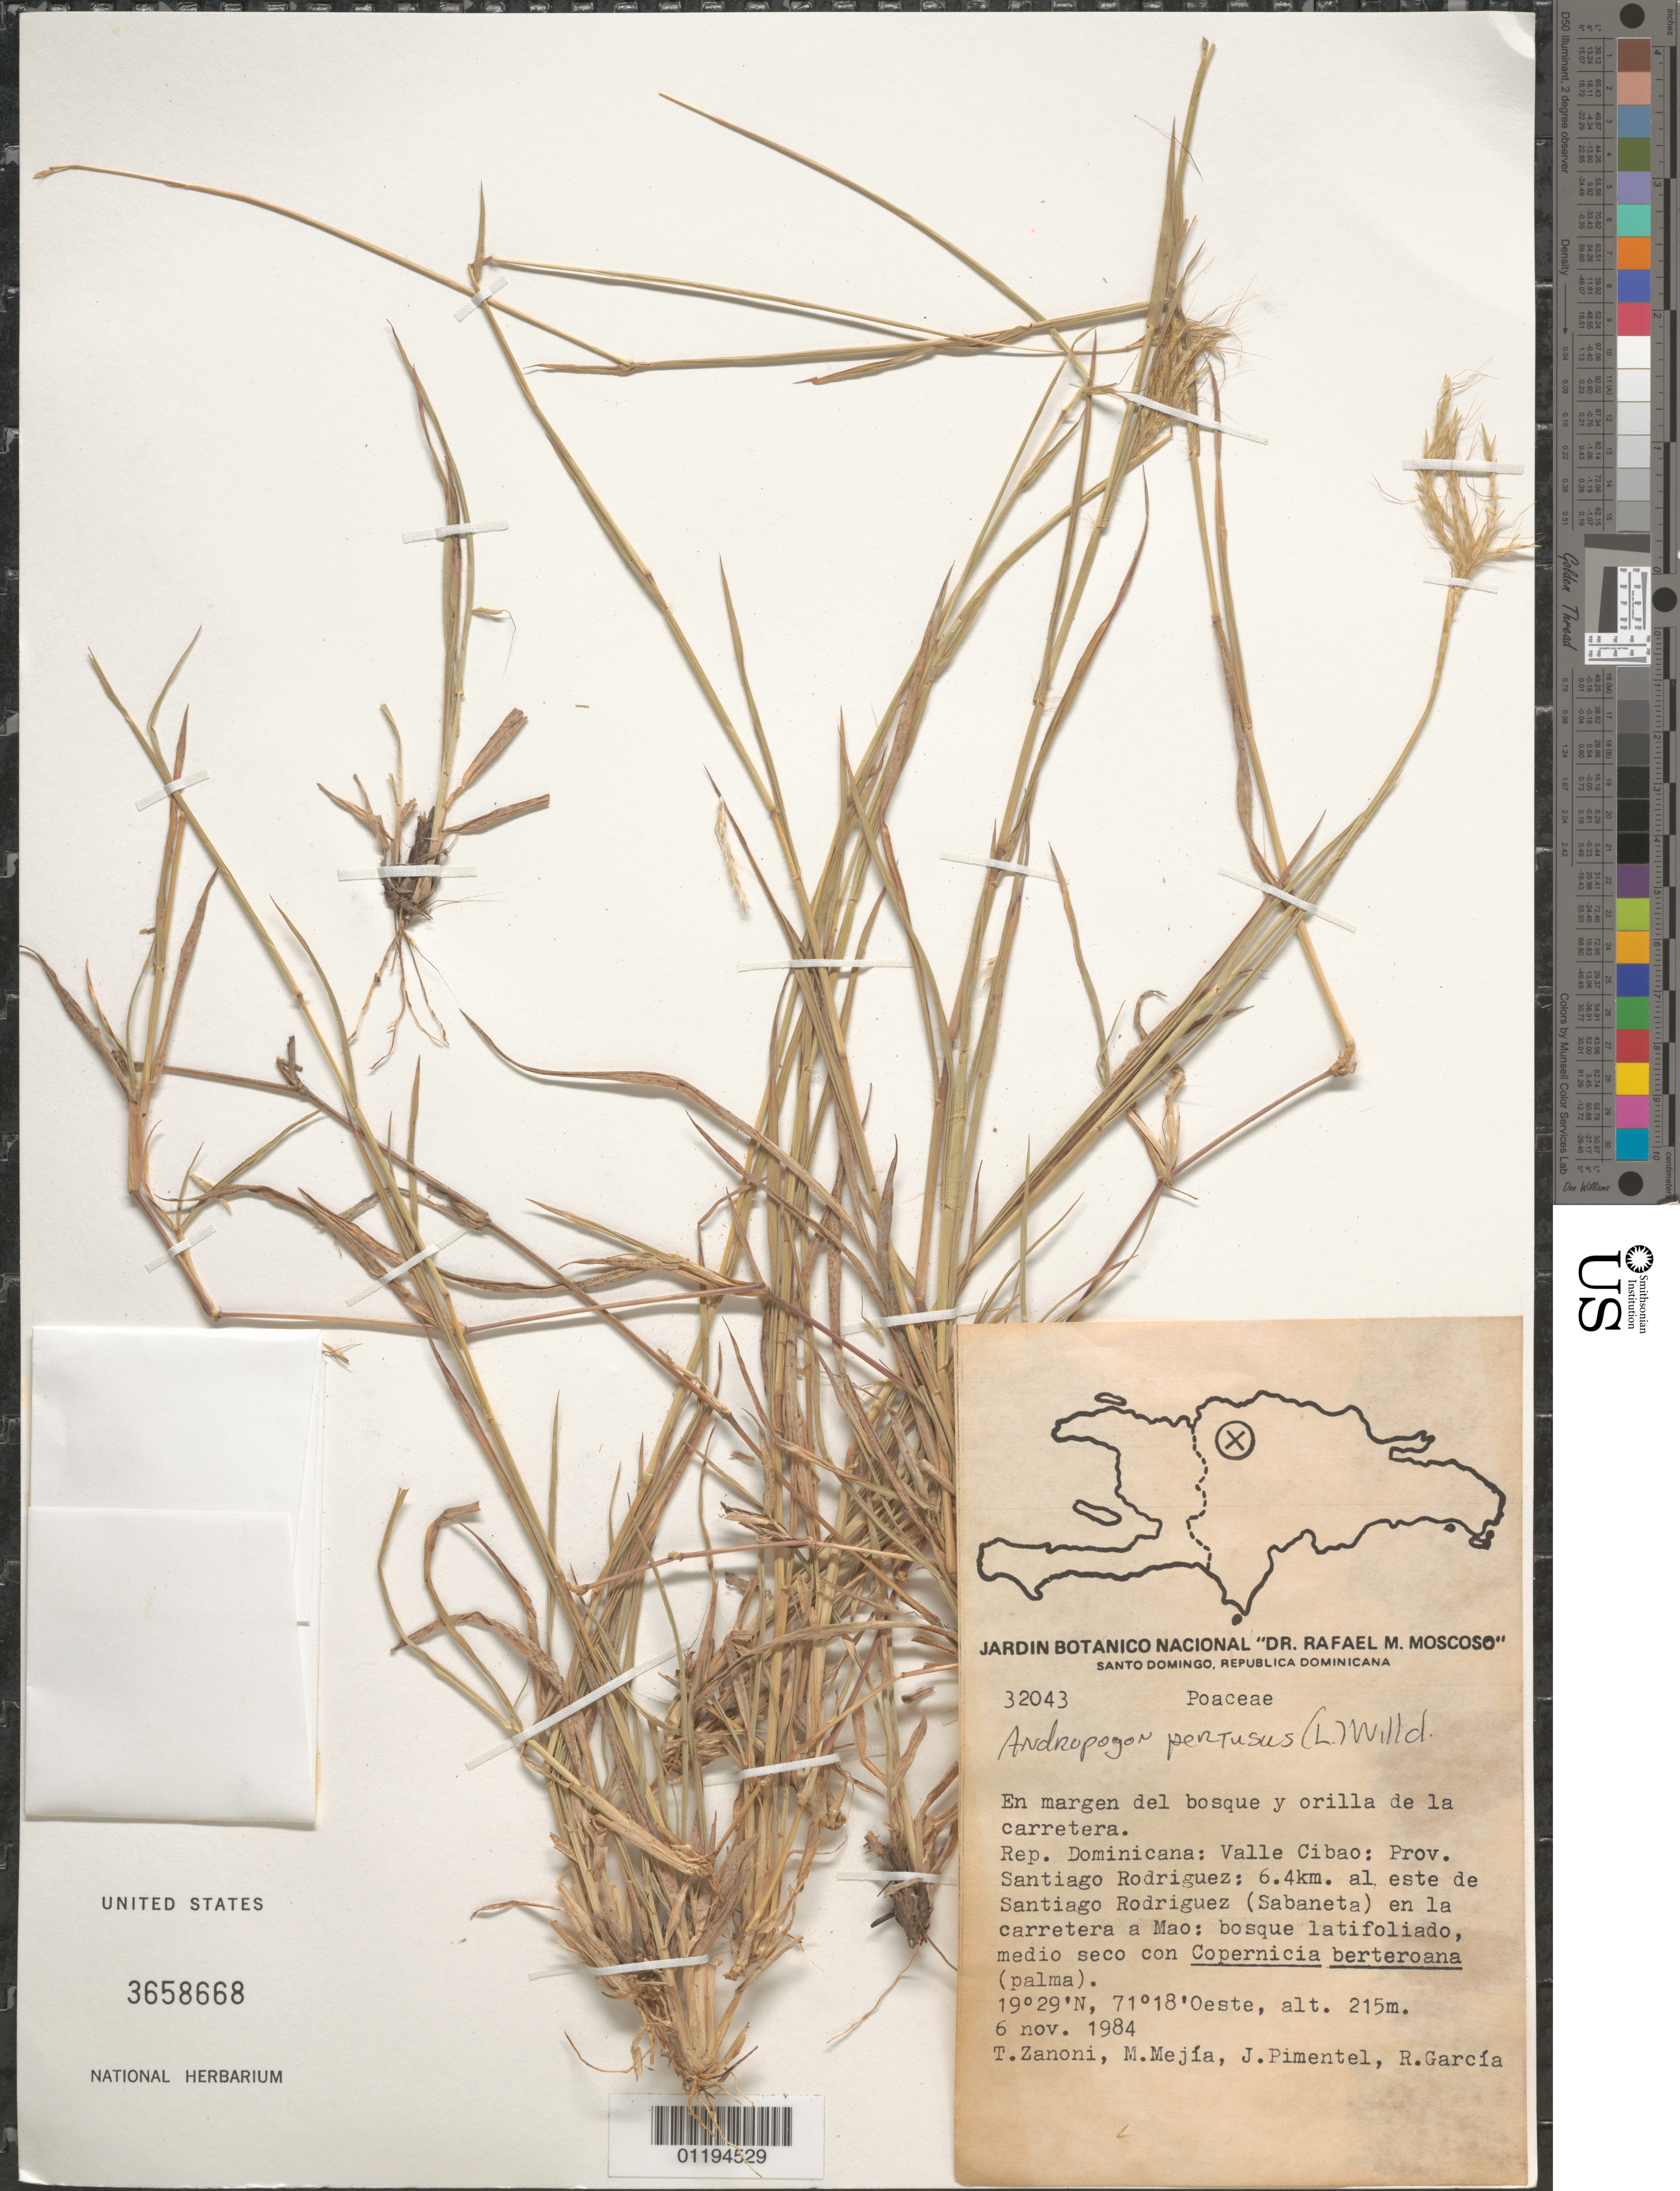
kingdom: Plantae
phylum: Tracheophyta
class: Liliopsida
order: Poales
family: Poaceae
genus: Andropogon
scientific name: Andropogon pertusus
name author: (L.) Willd.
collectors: T. A. Zanoni, M. Mejia, J. Pimental & R. Garcia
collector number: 32043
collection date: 1984-11-06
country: Dominican Republic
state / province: Santiago Rodriguez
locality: E of Santiago Rodriguez on the road to Mao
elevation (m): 215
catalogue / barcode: US 3658668